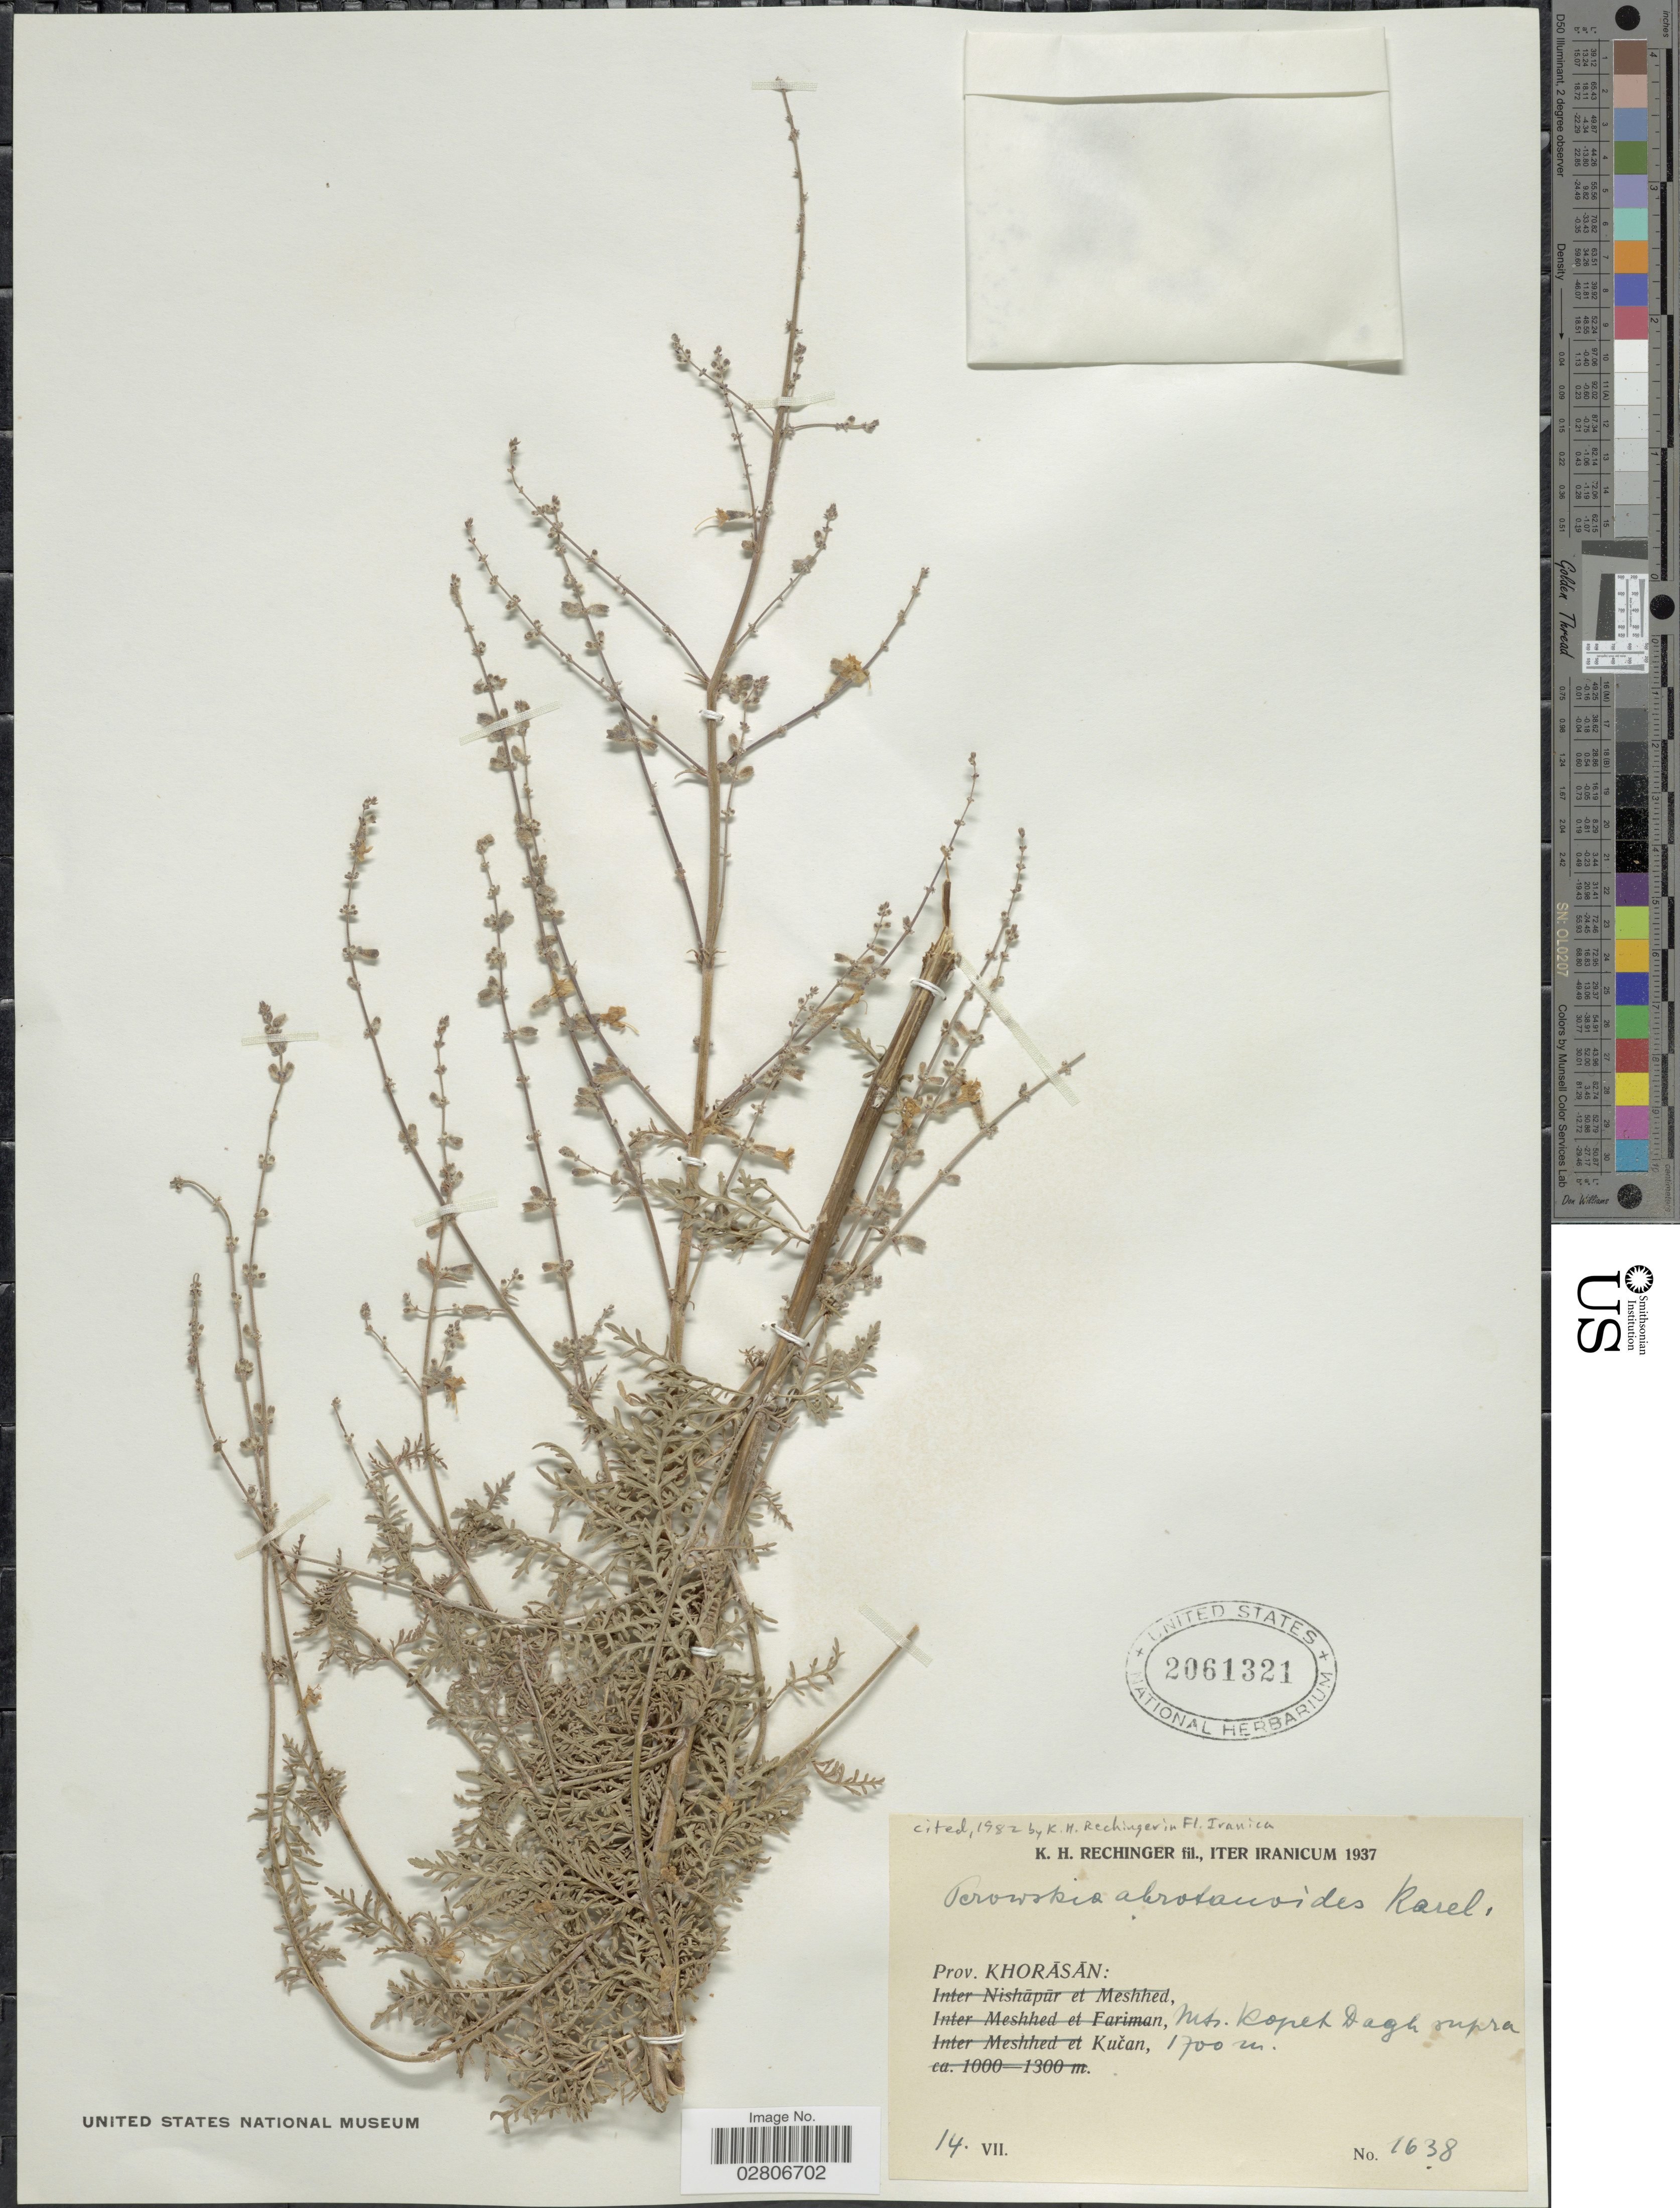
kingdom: Plantae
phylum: Tracheophyta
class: Magnoliopsida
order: Lamiales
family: Lamiaceae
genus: Perovskia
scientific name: Perovskia abrotanoides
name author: Kar.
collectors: K. H. Rechinger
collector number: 1638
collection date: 1937-07-14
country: Iran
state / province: Khorasan [obsolete]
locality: Iranicum. Prov. Khorãsãn. Mt. Kopet Dagh supra.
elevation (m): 1700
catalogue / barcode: US 2061321